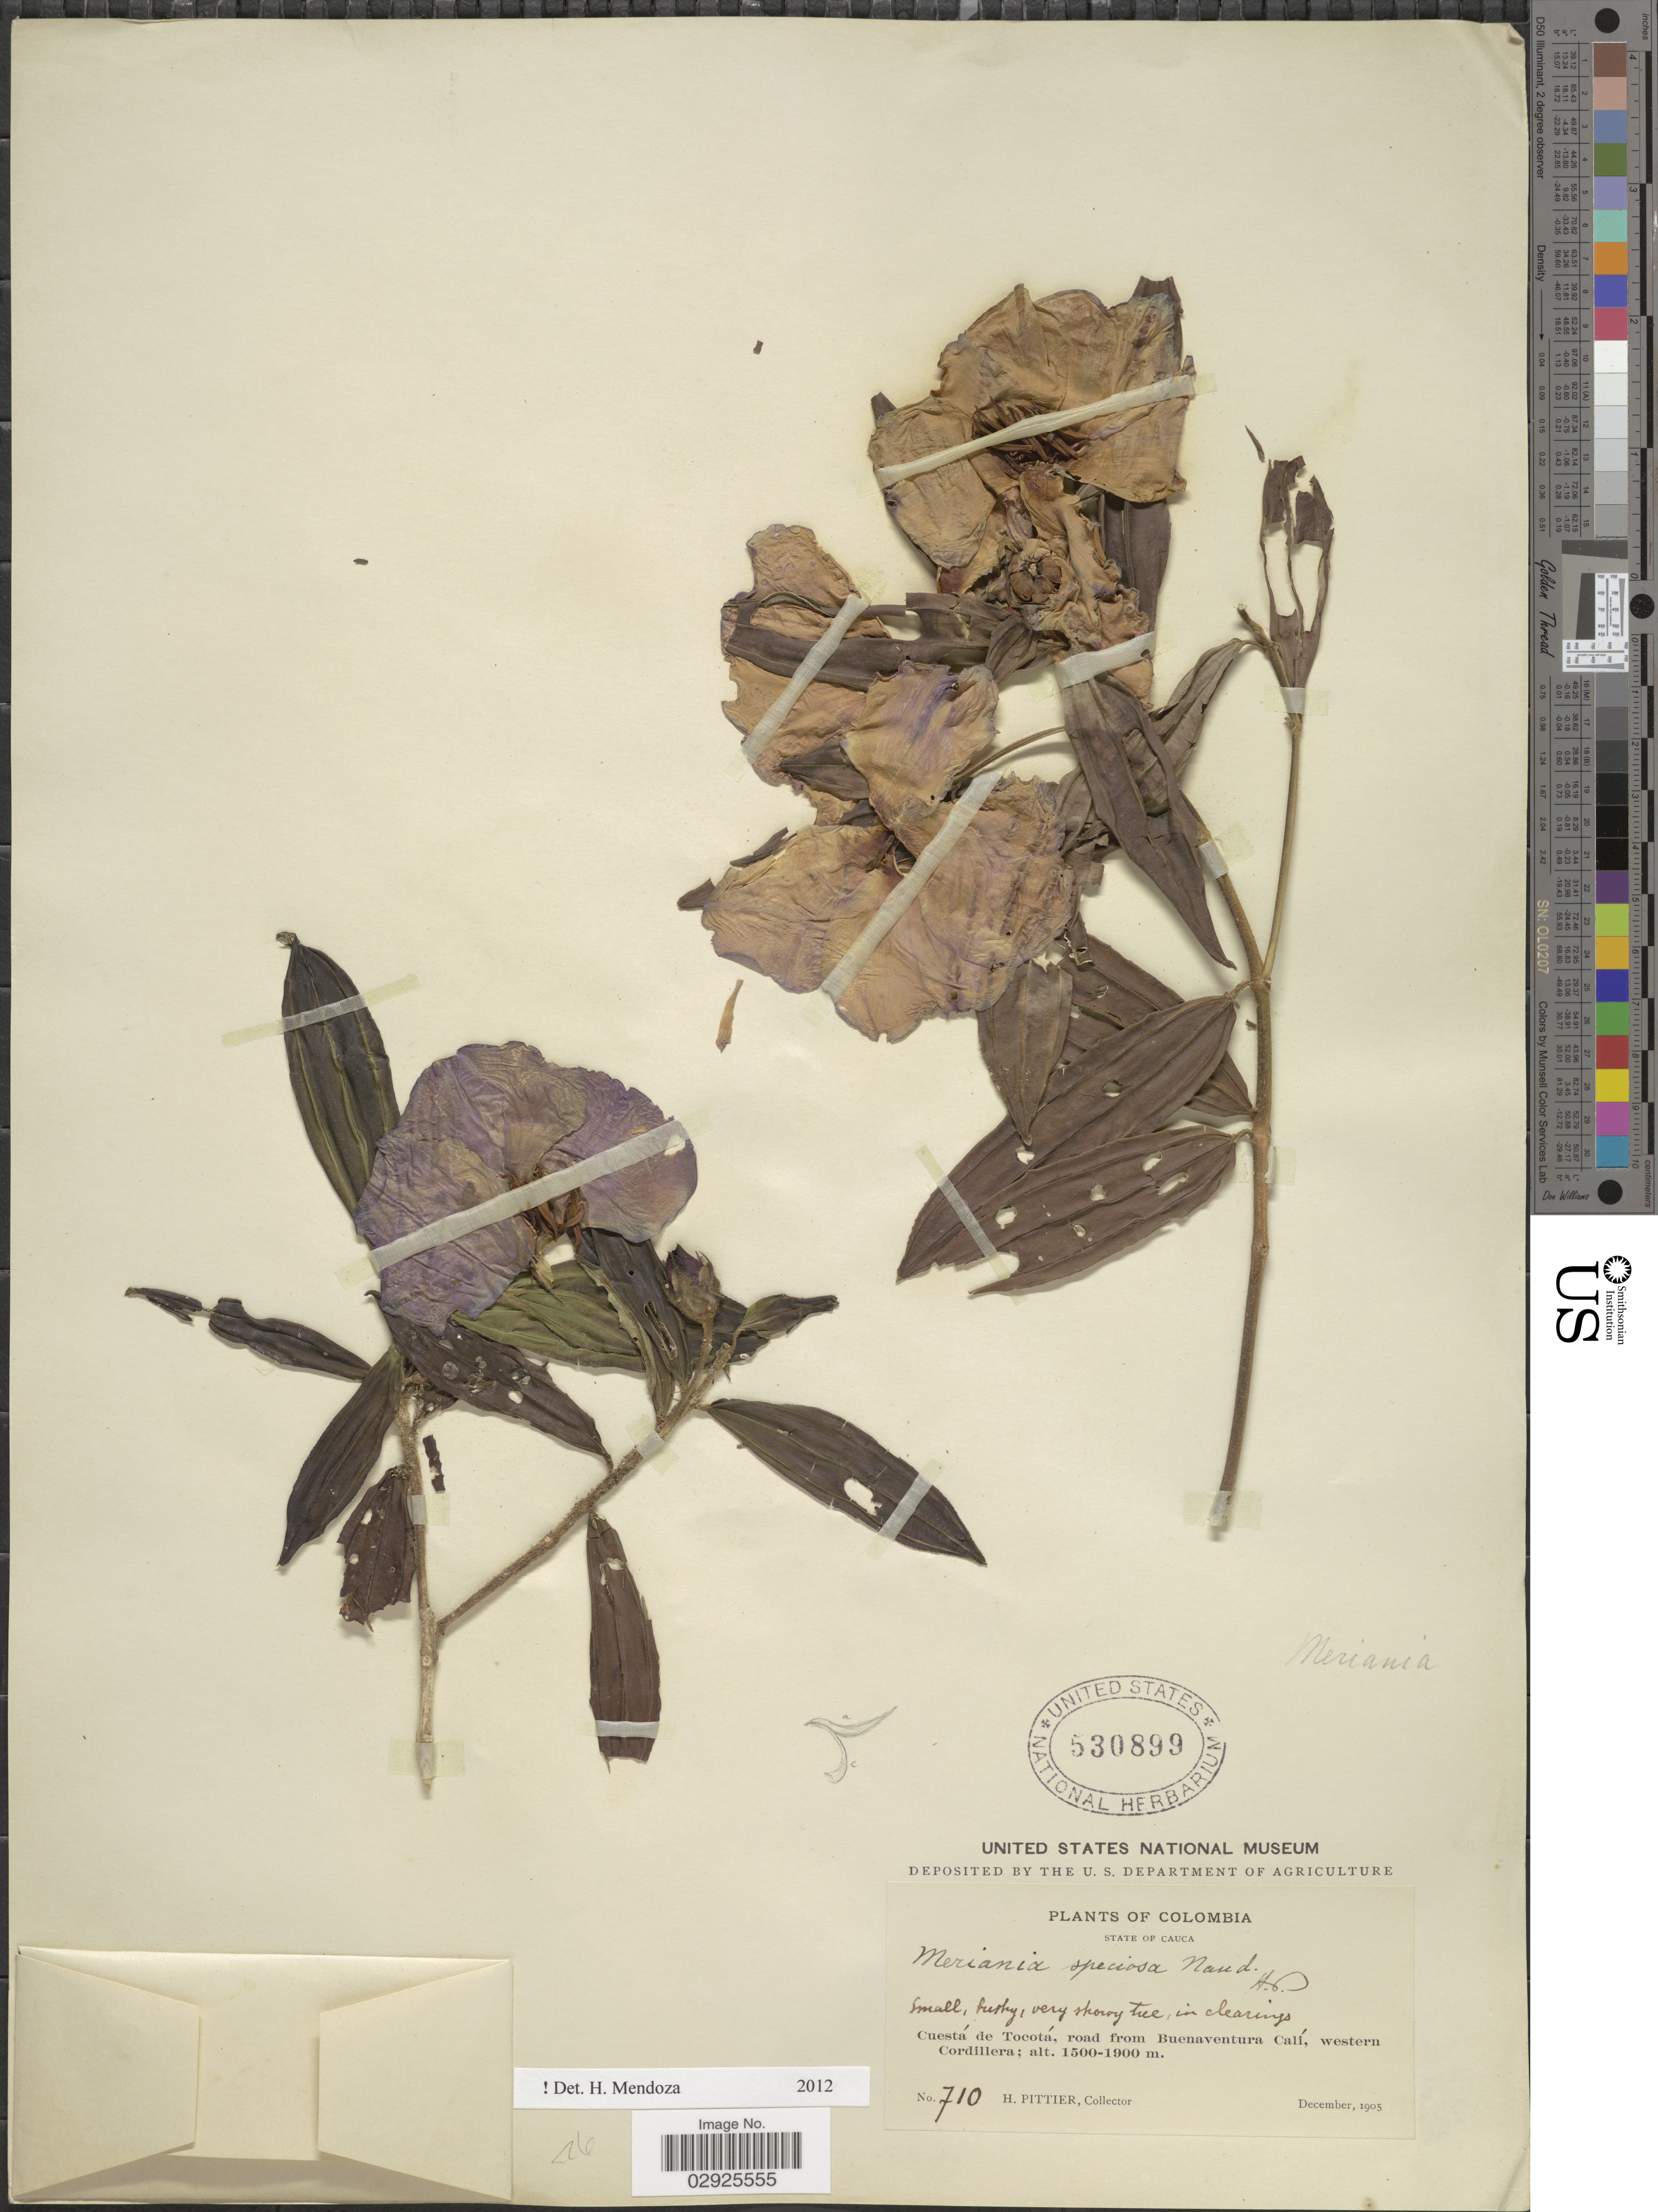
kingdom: Plantae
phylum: Tracheophyta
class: Magnoliopsida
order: Myrtales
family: Melastomataceae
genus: Meriania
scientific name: Meriania speciosa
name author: (Bonpl.) Naudin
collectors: H. F. Pittier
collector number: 710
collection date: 1905-12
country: Colombia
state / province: Cauca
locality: State of Cauca, Cuestá de TocotÎ, road from Buenaventura Calí, western Cordillera.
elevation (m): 1500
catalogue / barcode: US 530899